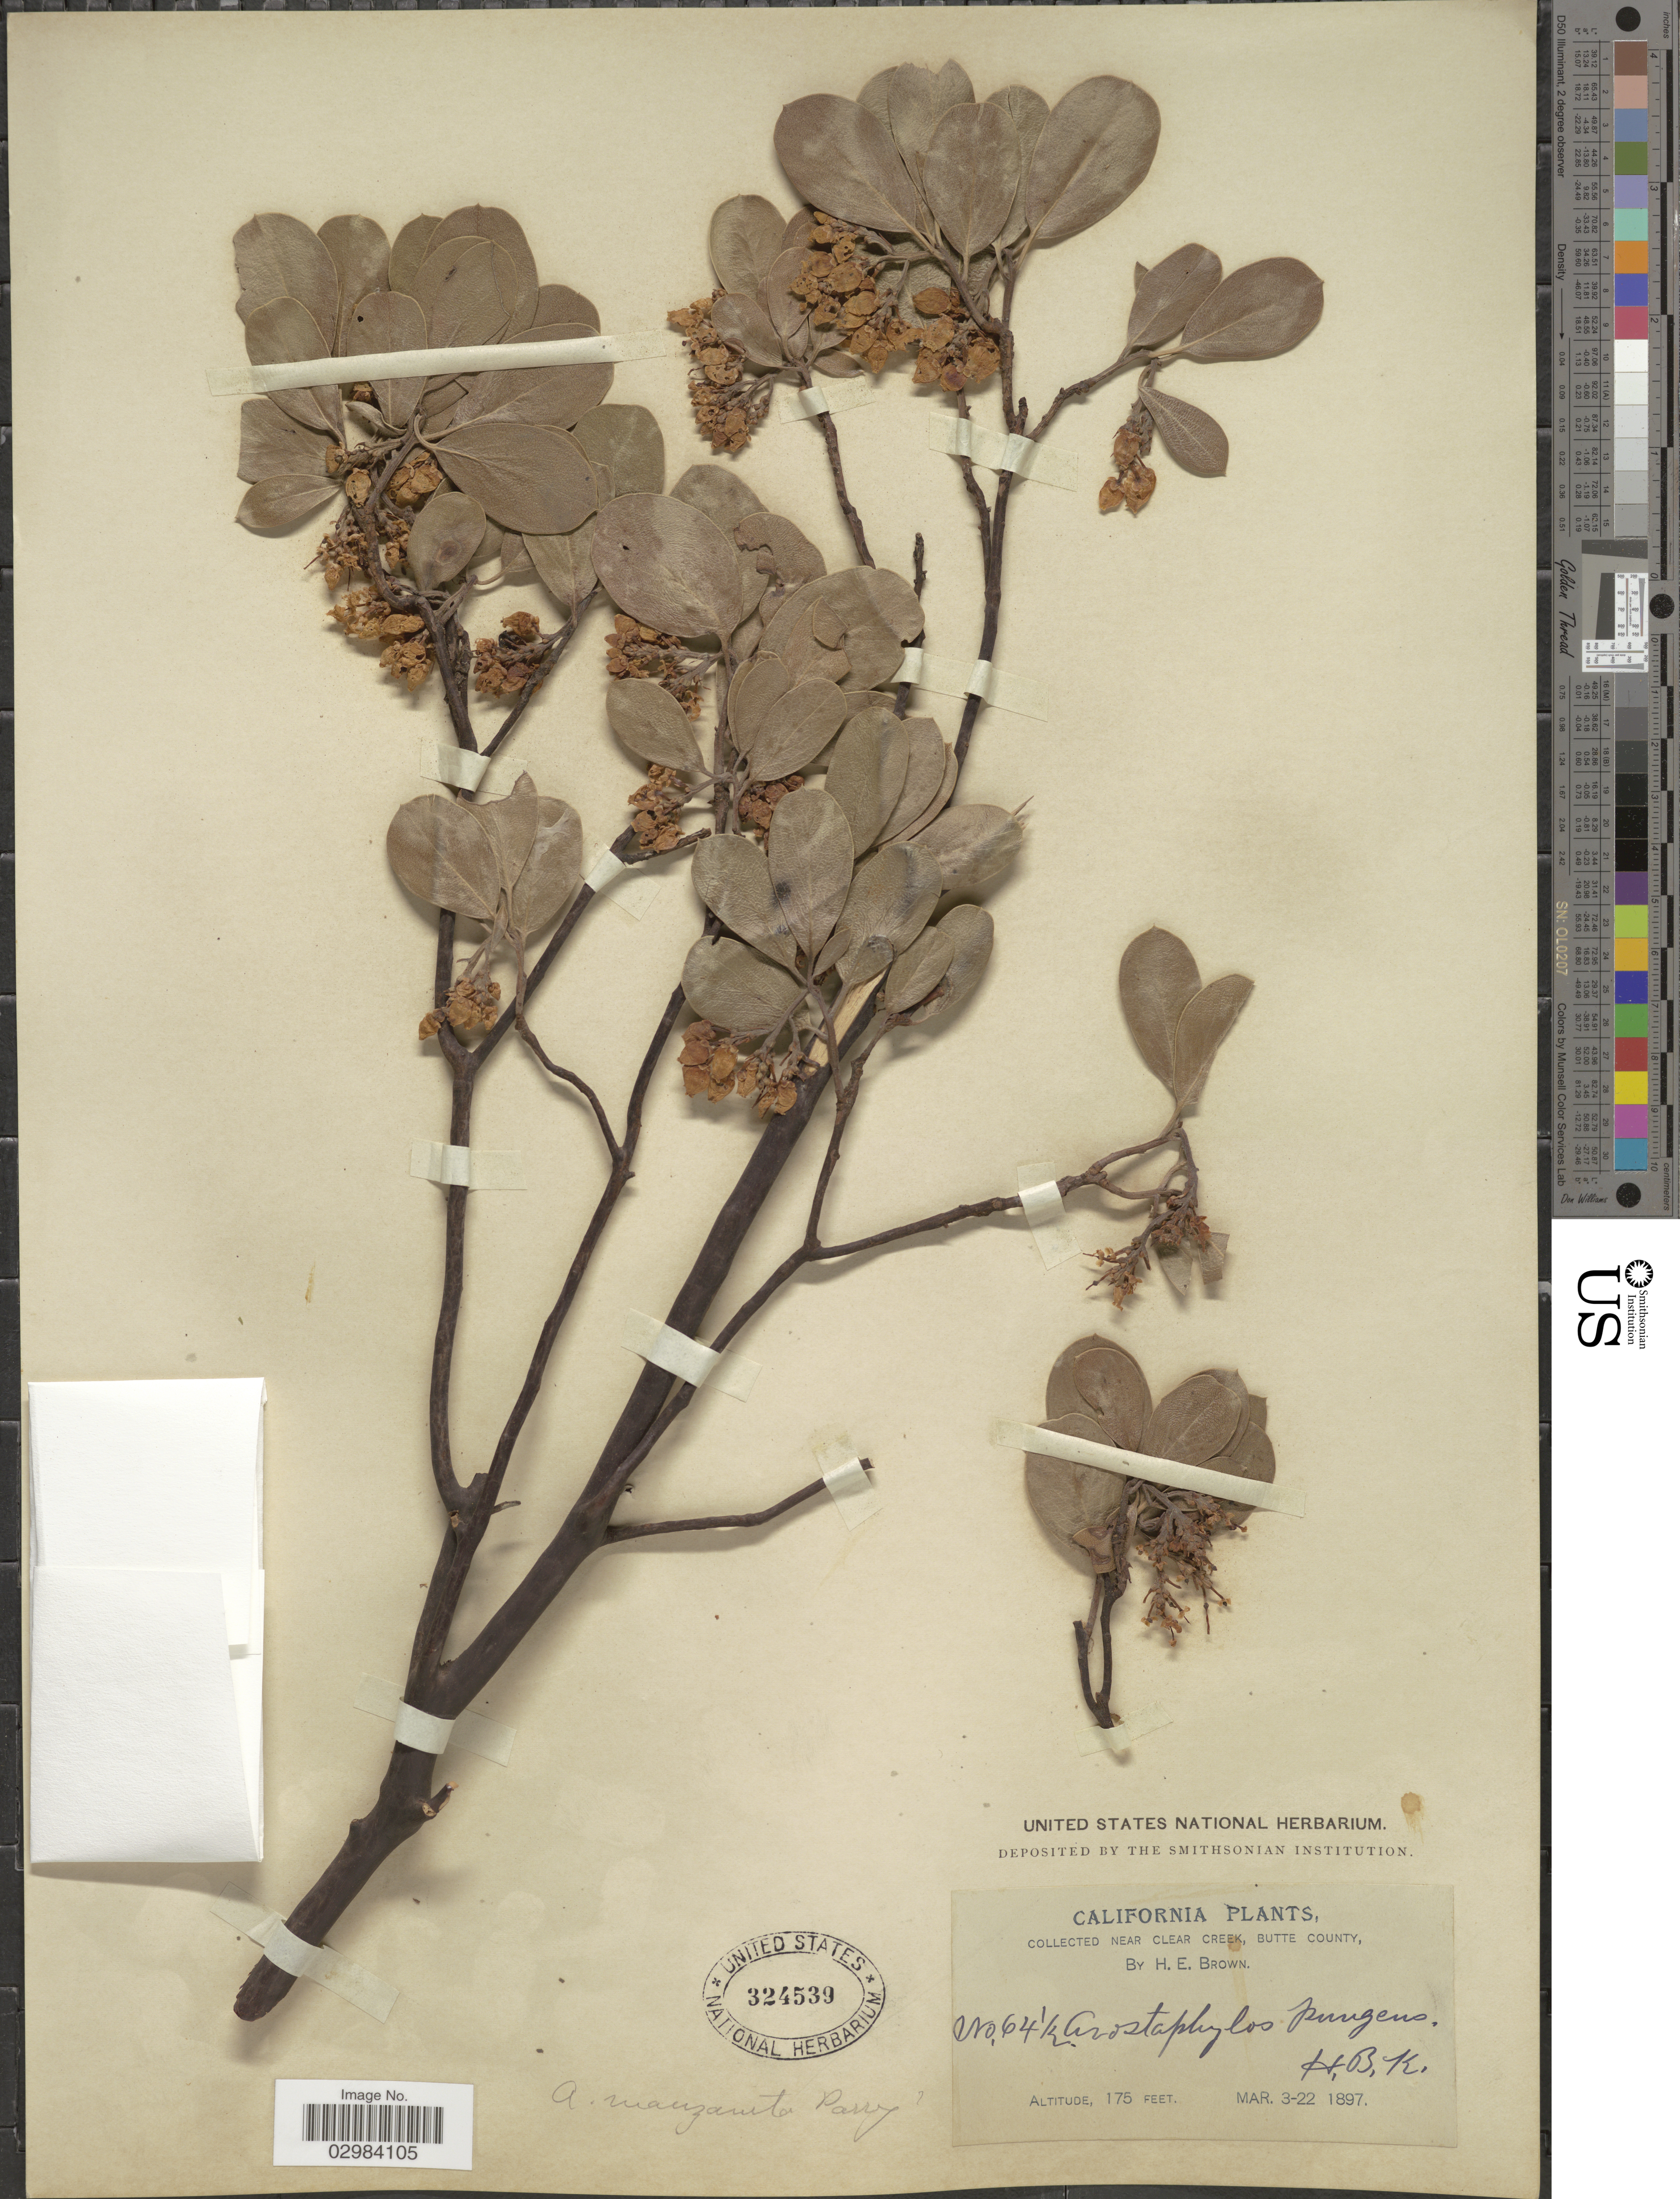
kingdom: Plantae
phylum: Tracheophyta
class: Magnoliopsida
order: Ericales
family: Ericaceae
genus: Arctostaphylos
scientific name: Arctostaphylos manzanita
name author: Parry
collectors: H. E. Brown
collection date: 1897-03-03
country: United States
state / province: California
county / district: Butte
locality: Near Clear Creek, Butte County.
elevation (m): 53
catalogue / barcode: US 324539